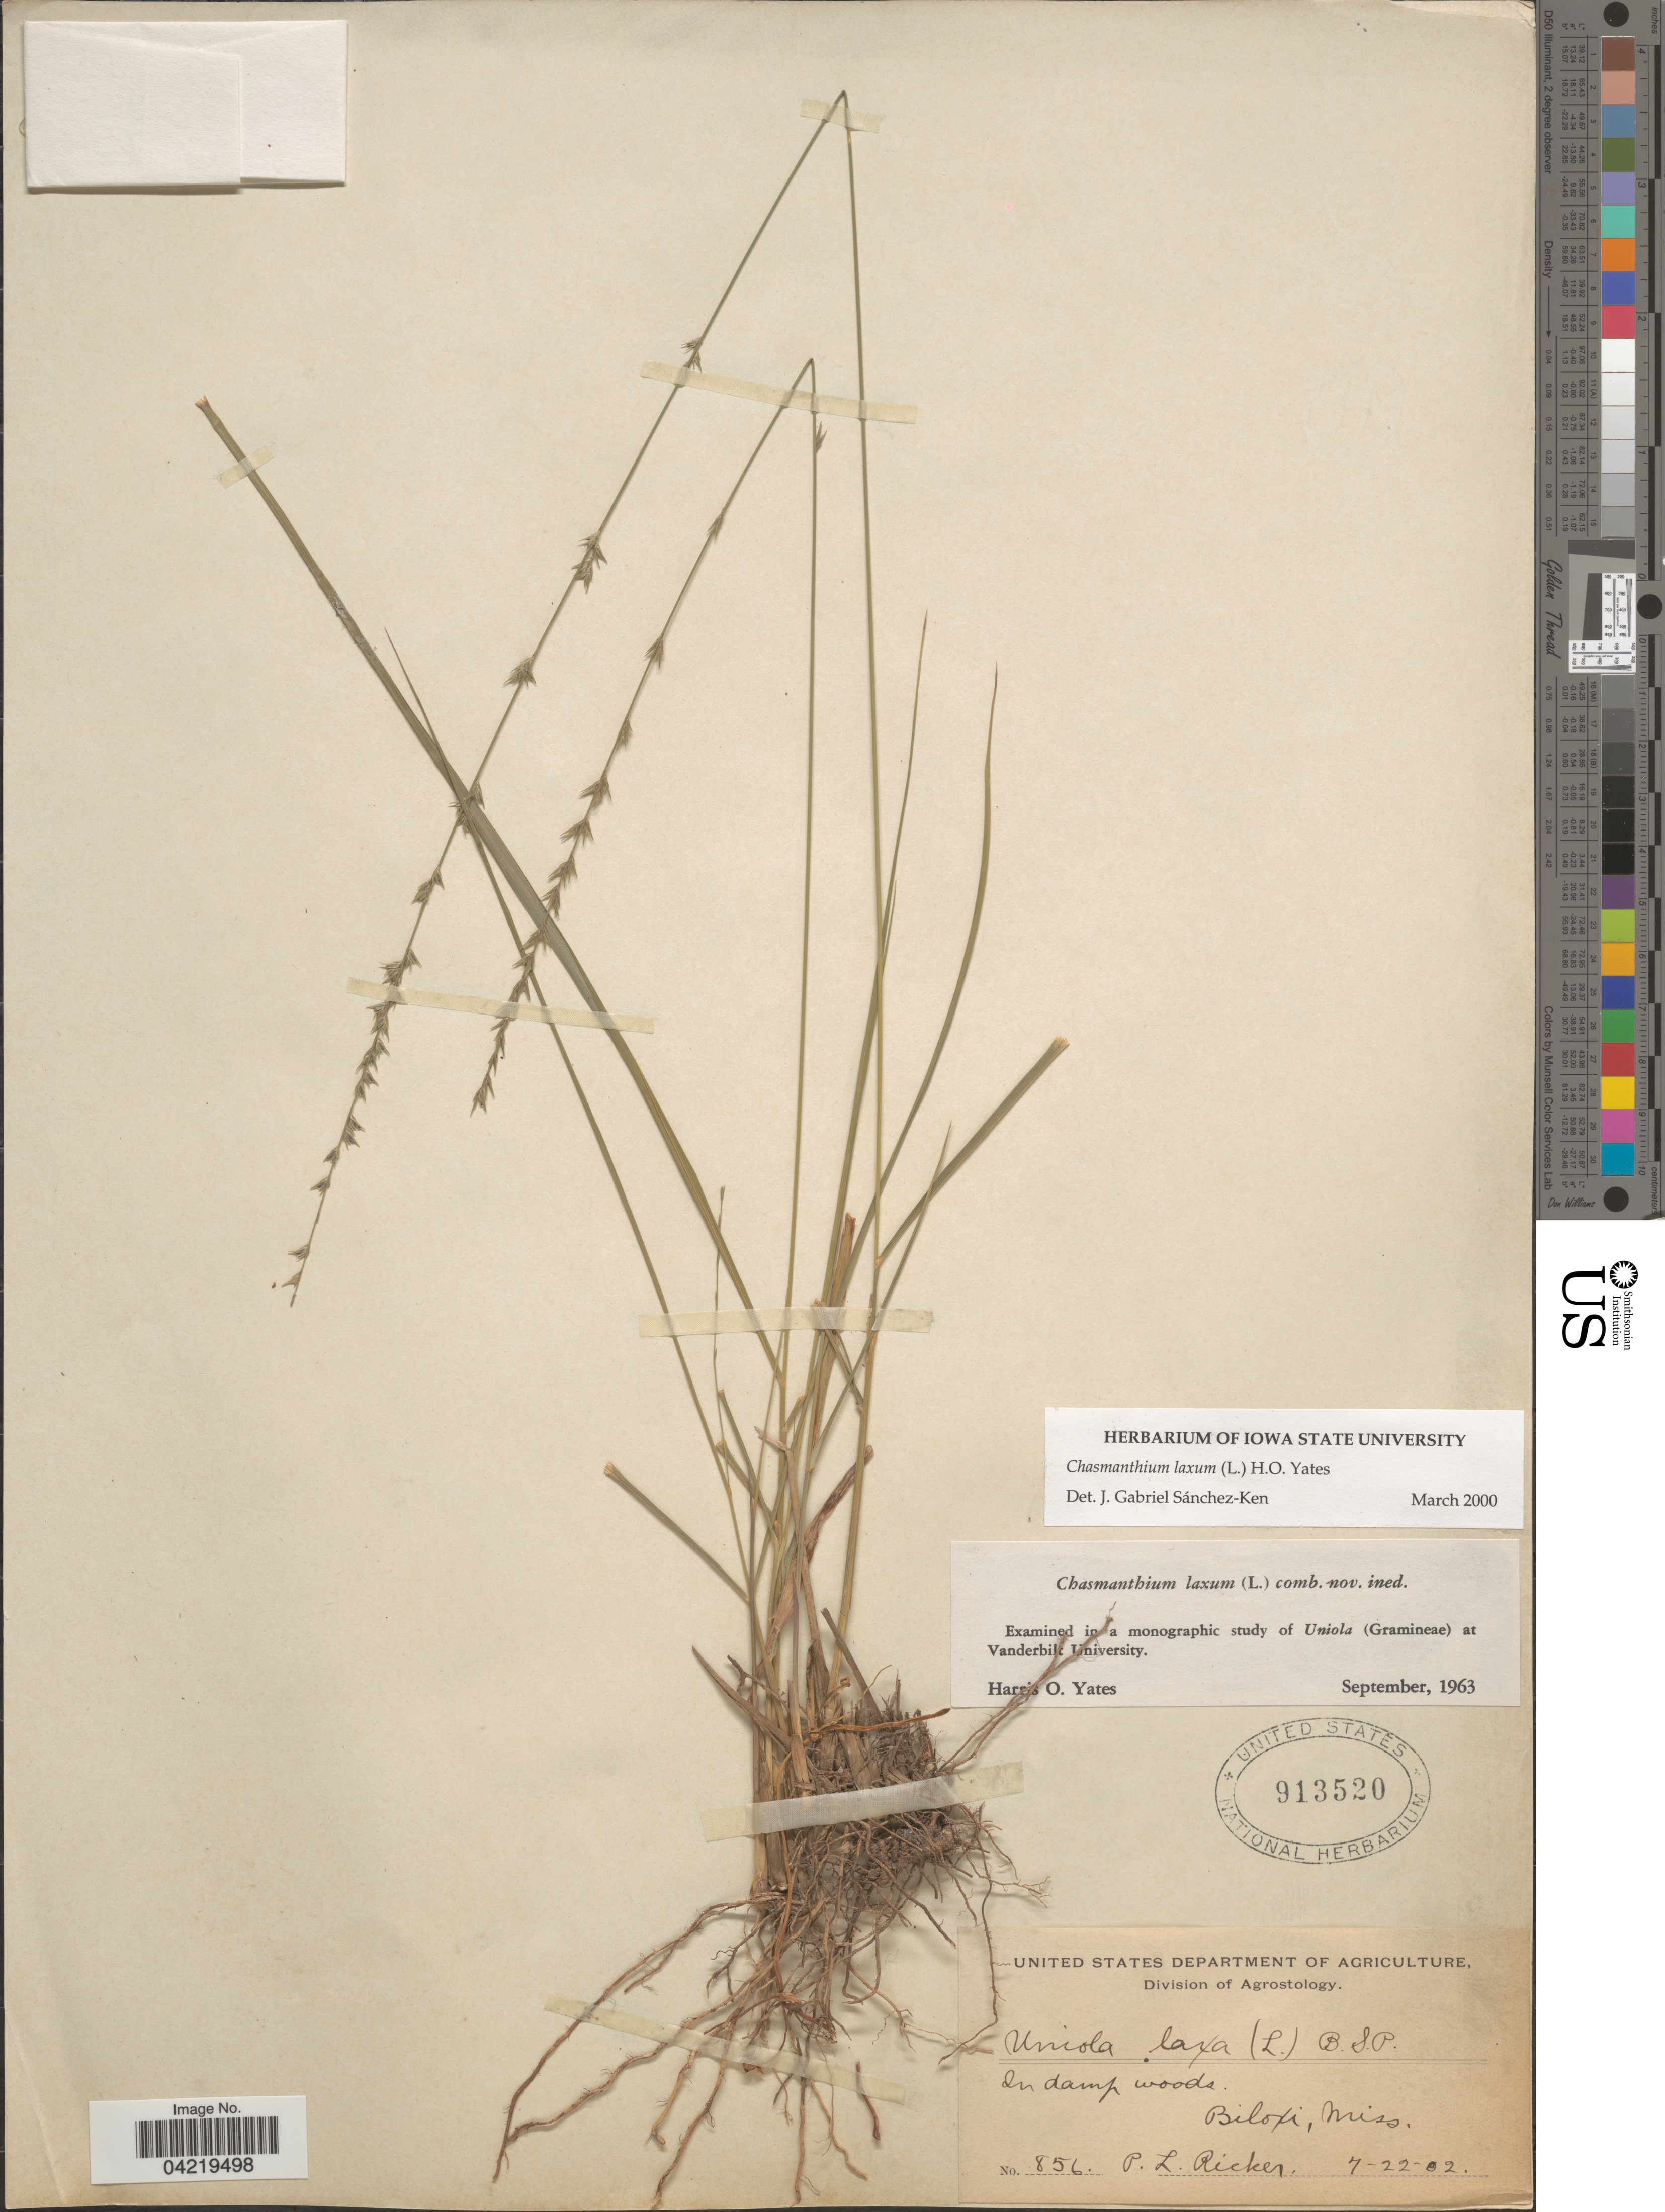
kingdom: Plantae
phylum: Tracheophyta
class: Liliopsida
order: Poales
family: Poaceae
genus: Chasmanthium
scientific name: Chasmanthium laxum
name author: (L.) H.O. Yates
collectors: P. Ricker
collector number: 856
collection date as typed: Transcribed d/m/y: 22/7/2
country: United States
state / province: Mississippi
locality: Biloxi.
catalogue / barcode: US 913520